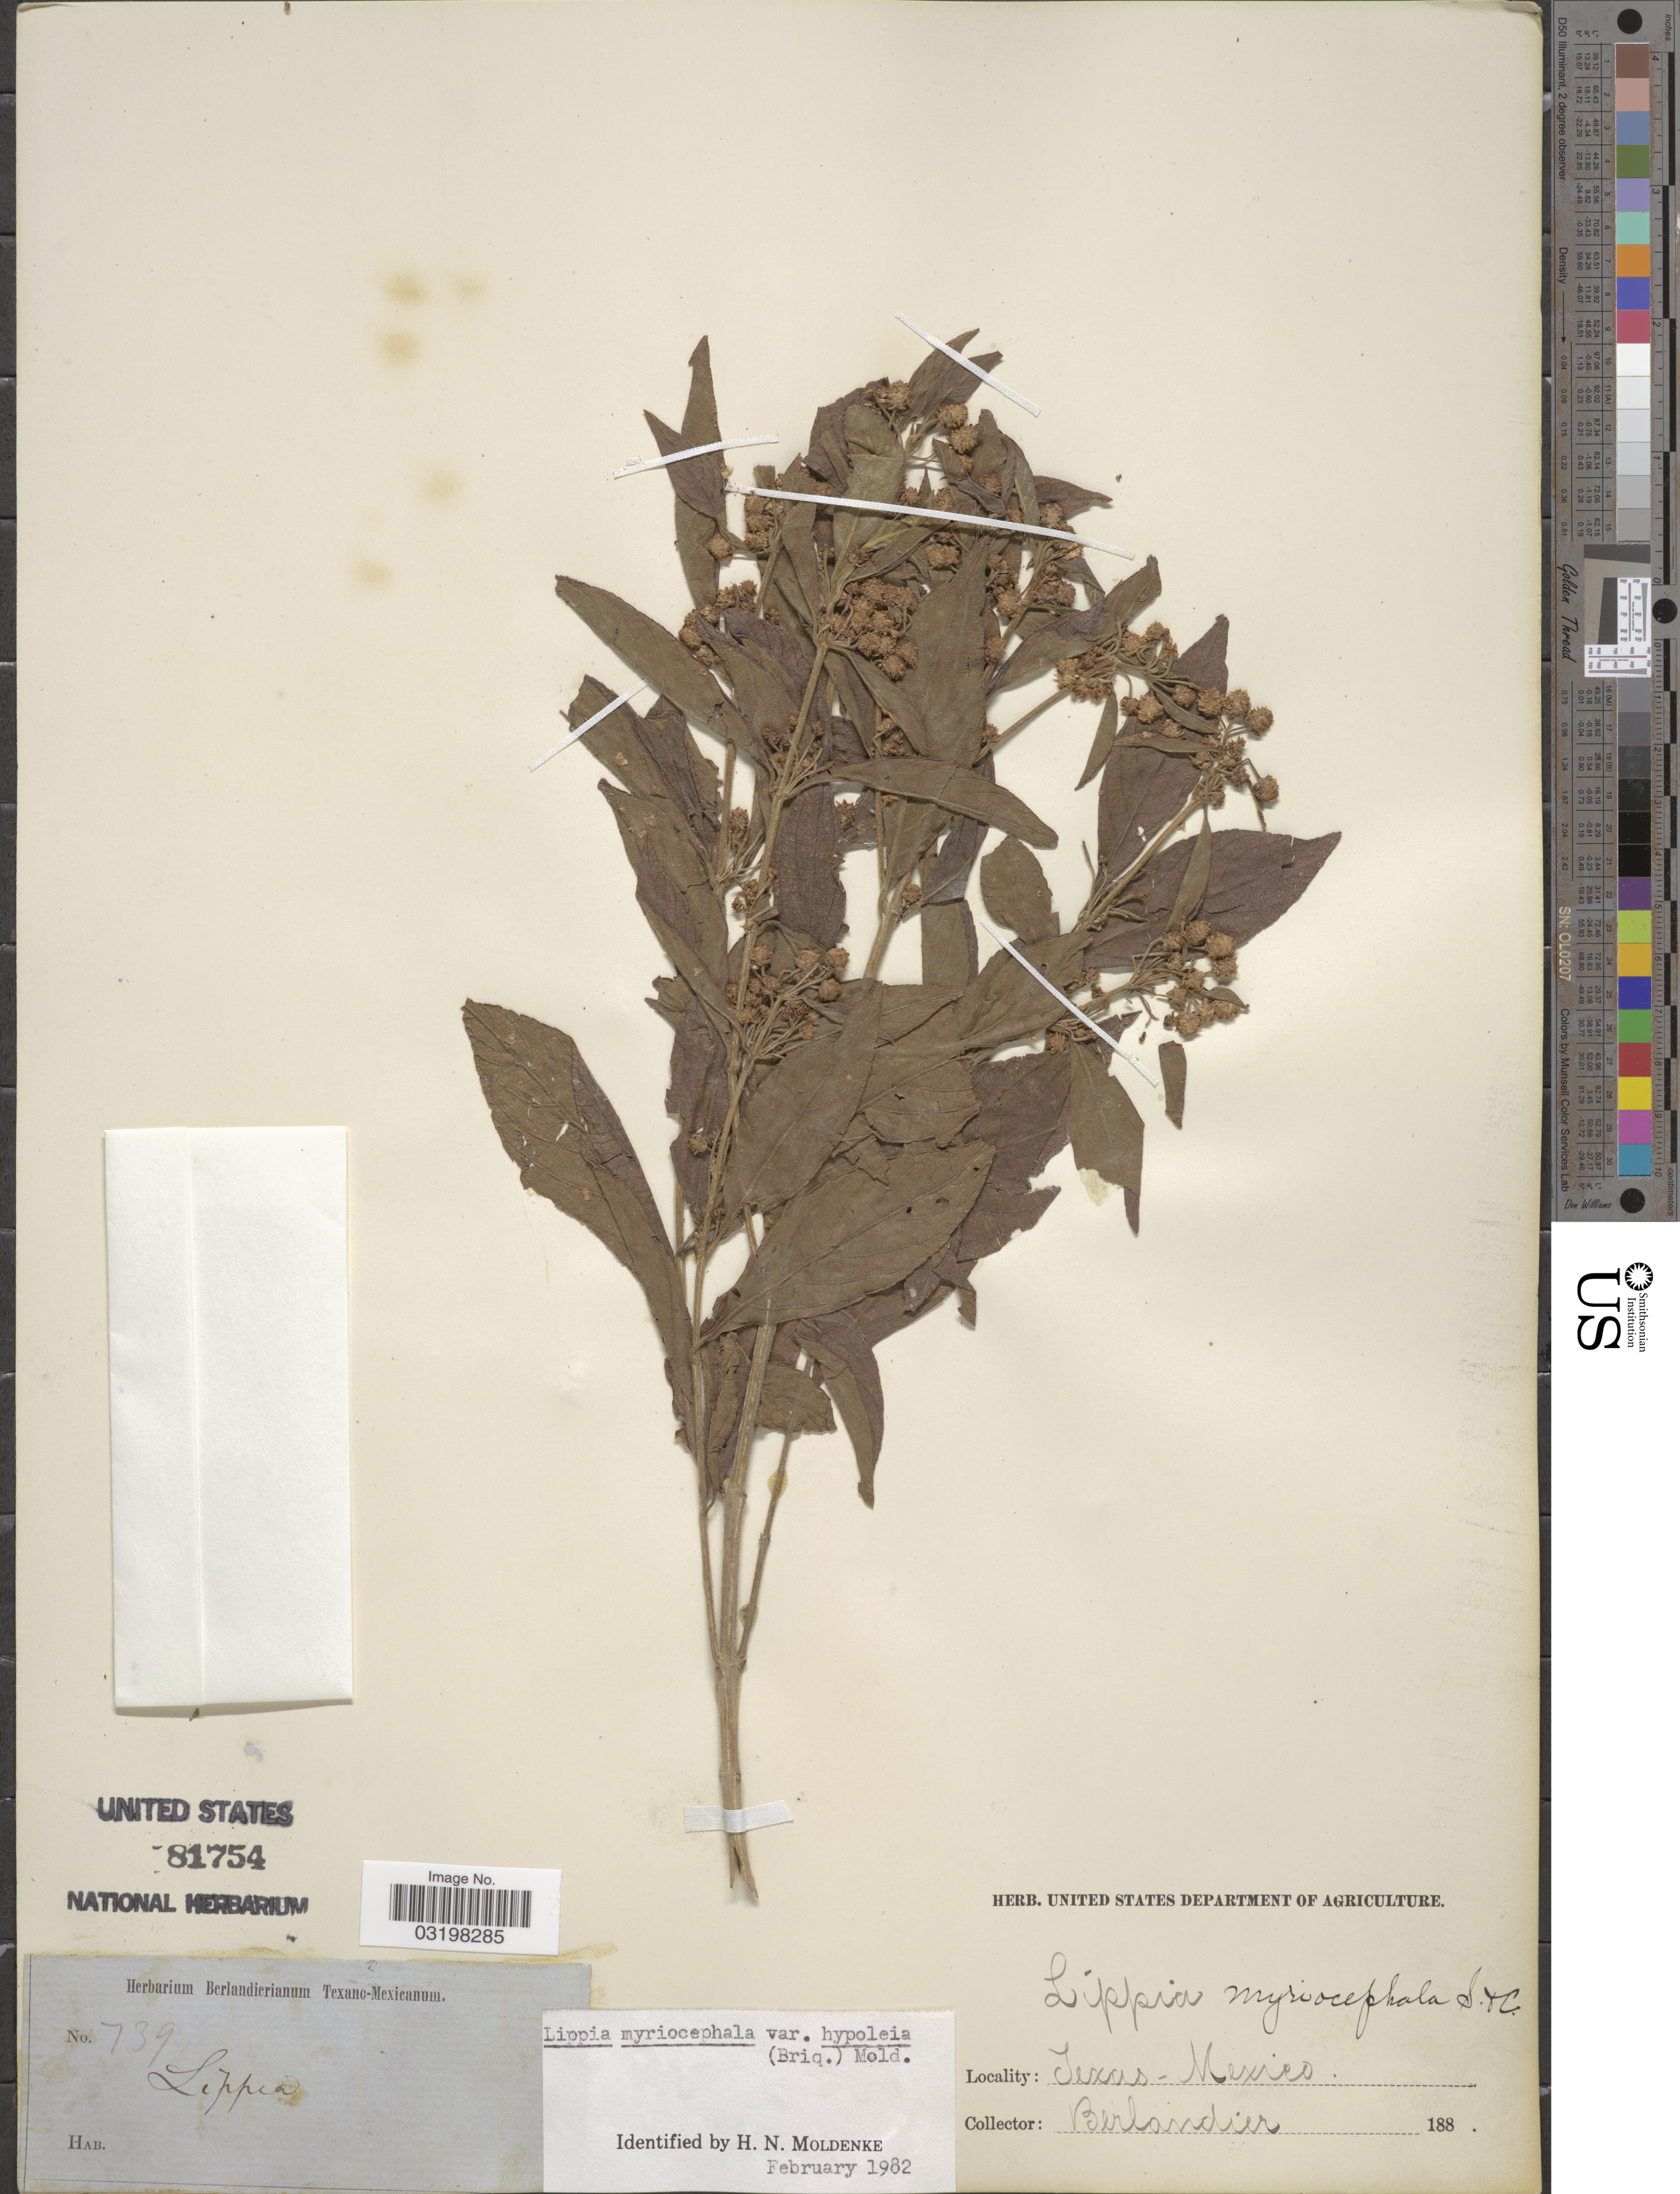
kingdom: Plantae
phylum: Tracheophyta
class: Magnoliopsida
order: Lamiales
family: Verbenaceae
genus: Lippia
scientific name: Lippia myriocephala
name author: Schltdl. & Cham.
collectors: J. L. Berlandier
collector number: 739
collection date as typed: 188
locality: Texas-Mexico.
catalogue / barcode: US 81754